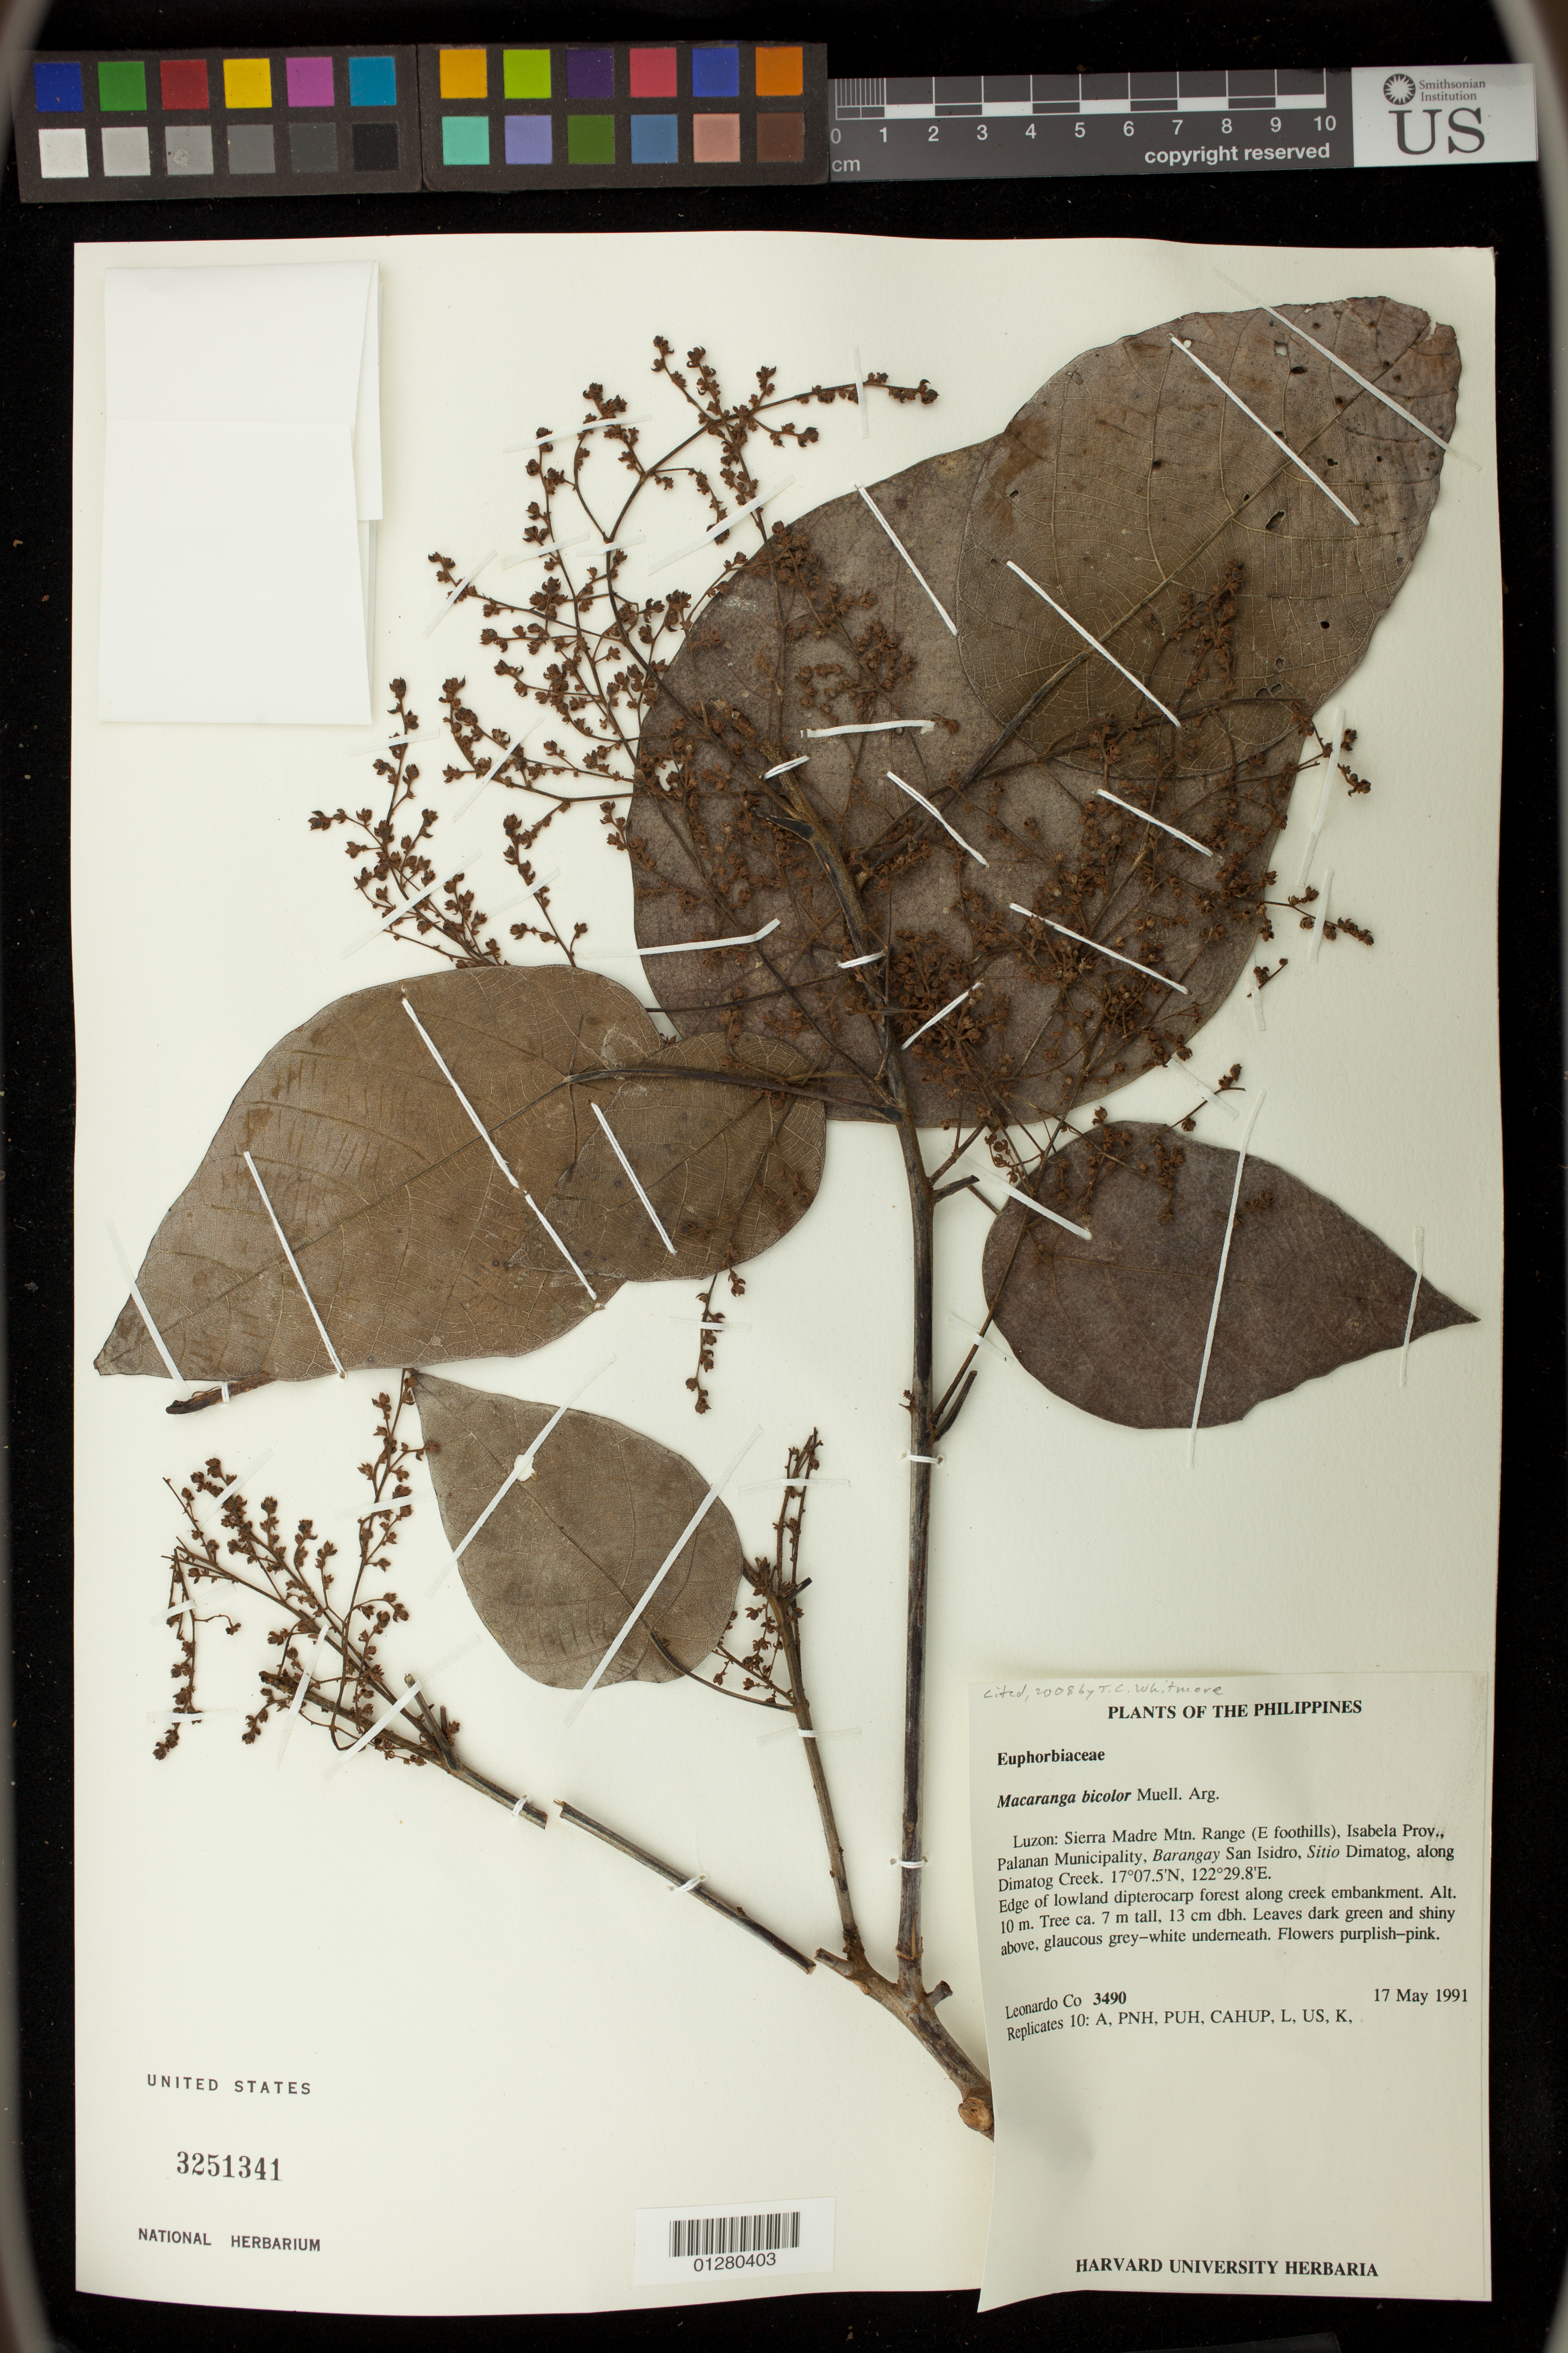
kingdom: Plantae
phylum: Tracheophyta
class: Magnoliopsida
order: Malpighiales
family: Euphorbiaceae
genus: Macaranga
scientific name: Macaranga bicolor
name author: Müll. Arg.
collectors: L. Co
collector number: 3490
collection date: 1991-05-17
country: Philippines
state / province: Cagayan Valley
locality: Luzon: Sierra Madre Mtn Range (E foothills), Isabela Prov., Palanan Municipality, Barangay San Isidro, Sitio Dimatog, along Dimatog Creek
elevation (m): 3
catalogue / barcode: US 3251341